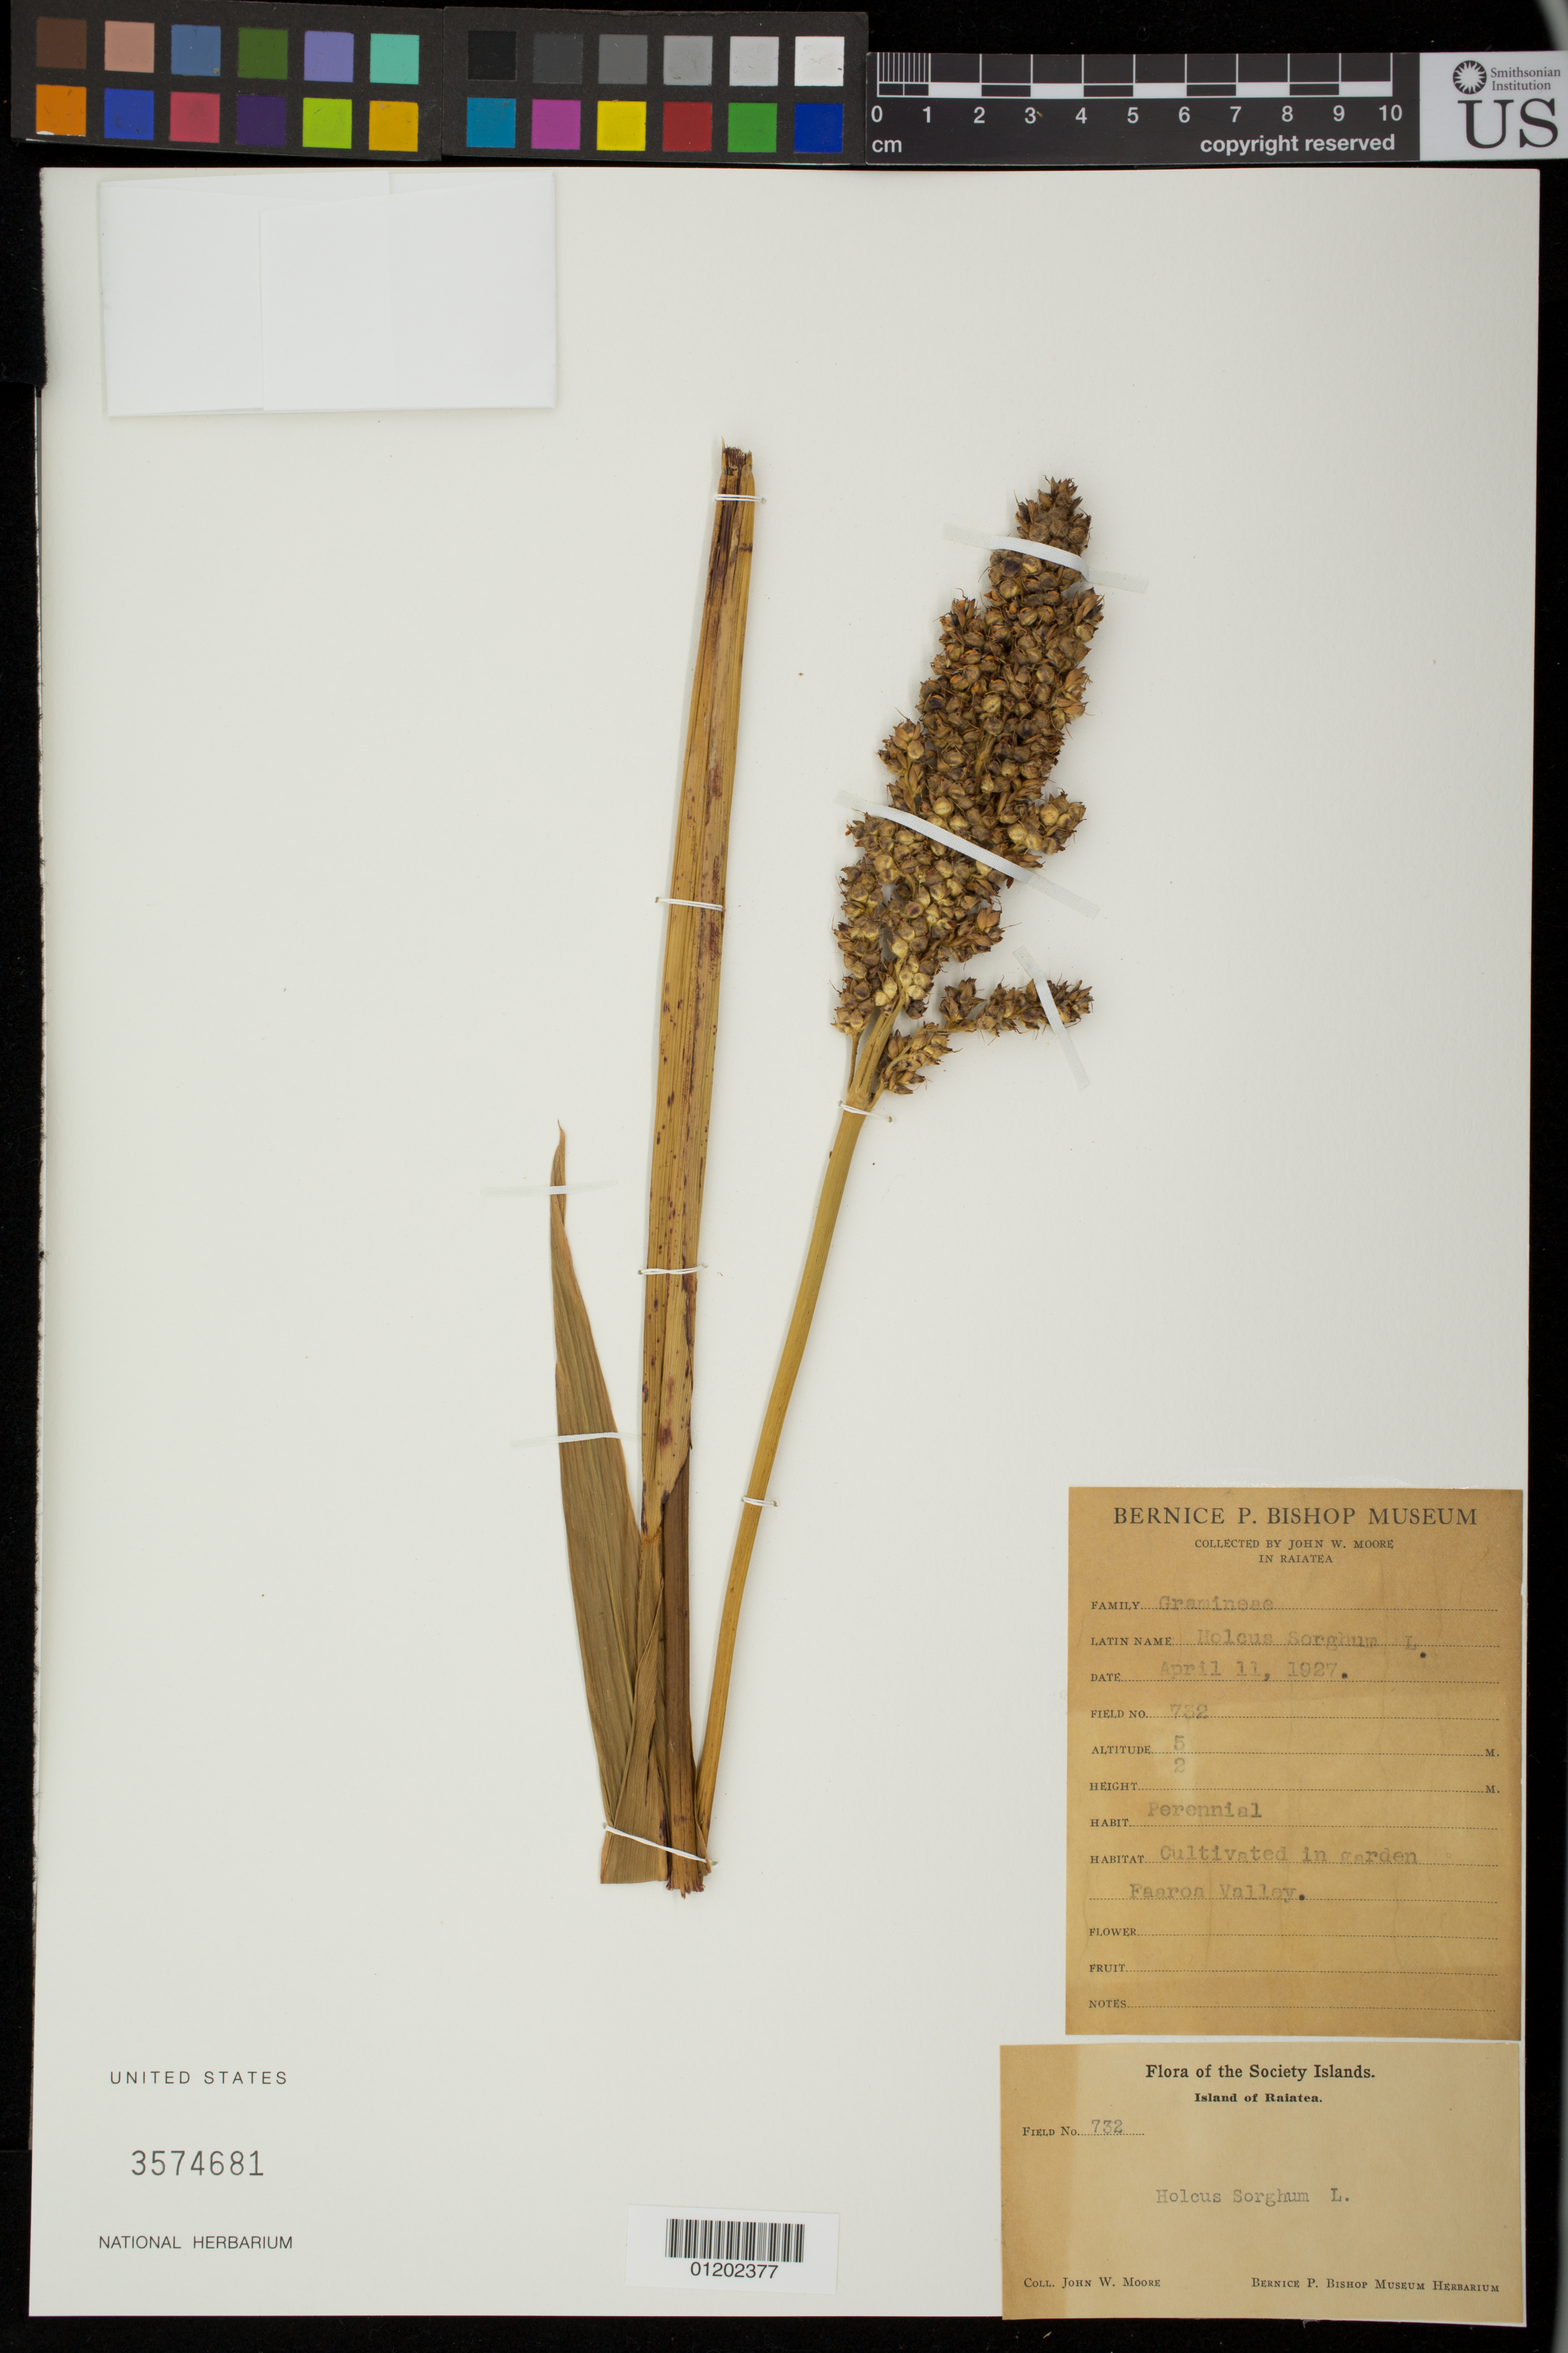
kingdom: Plantae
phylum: Tracheophyta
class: Liliopsida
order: Poales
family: Poaceae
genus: Sorghum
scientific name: Sorghum bicolor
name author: (L.) Moench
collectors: J. W. Moore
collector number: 732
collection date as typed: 11 Apr 1927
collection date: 1927-04-11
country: French Polynesia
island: Raiatea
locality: Faaroa Valley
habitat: in Garden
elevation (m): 5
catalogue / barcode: US 3574681